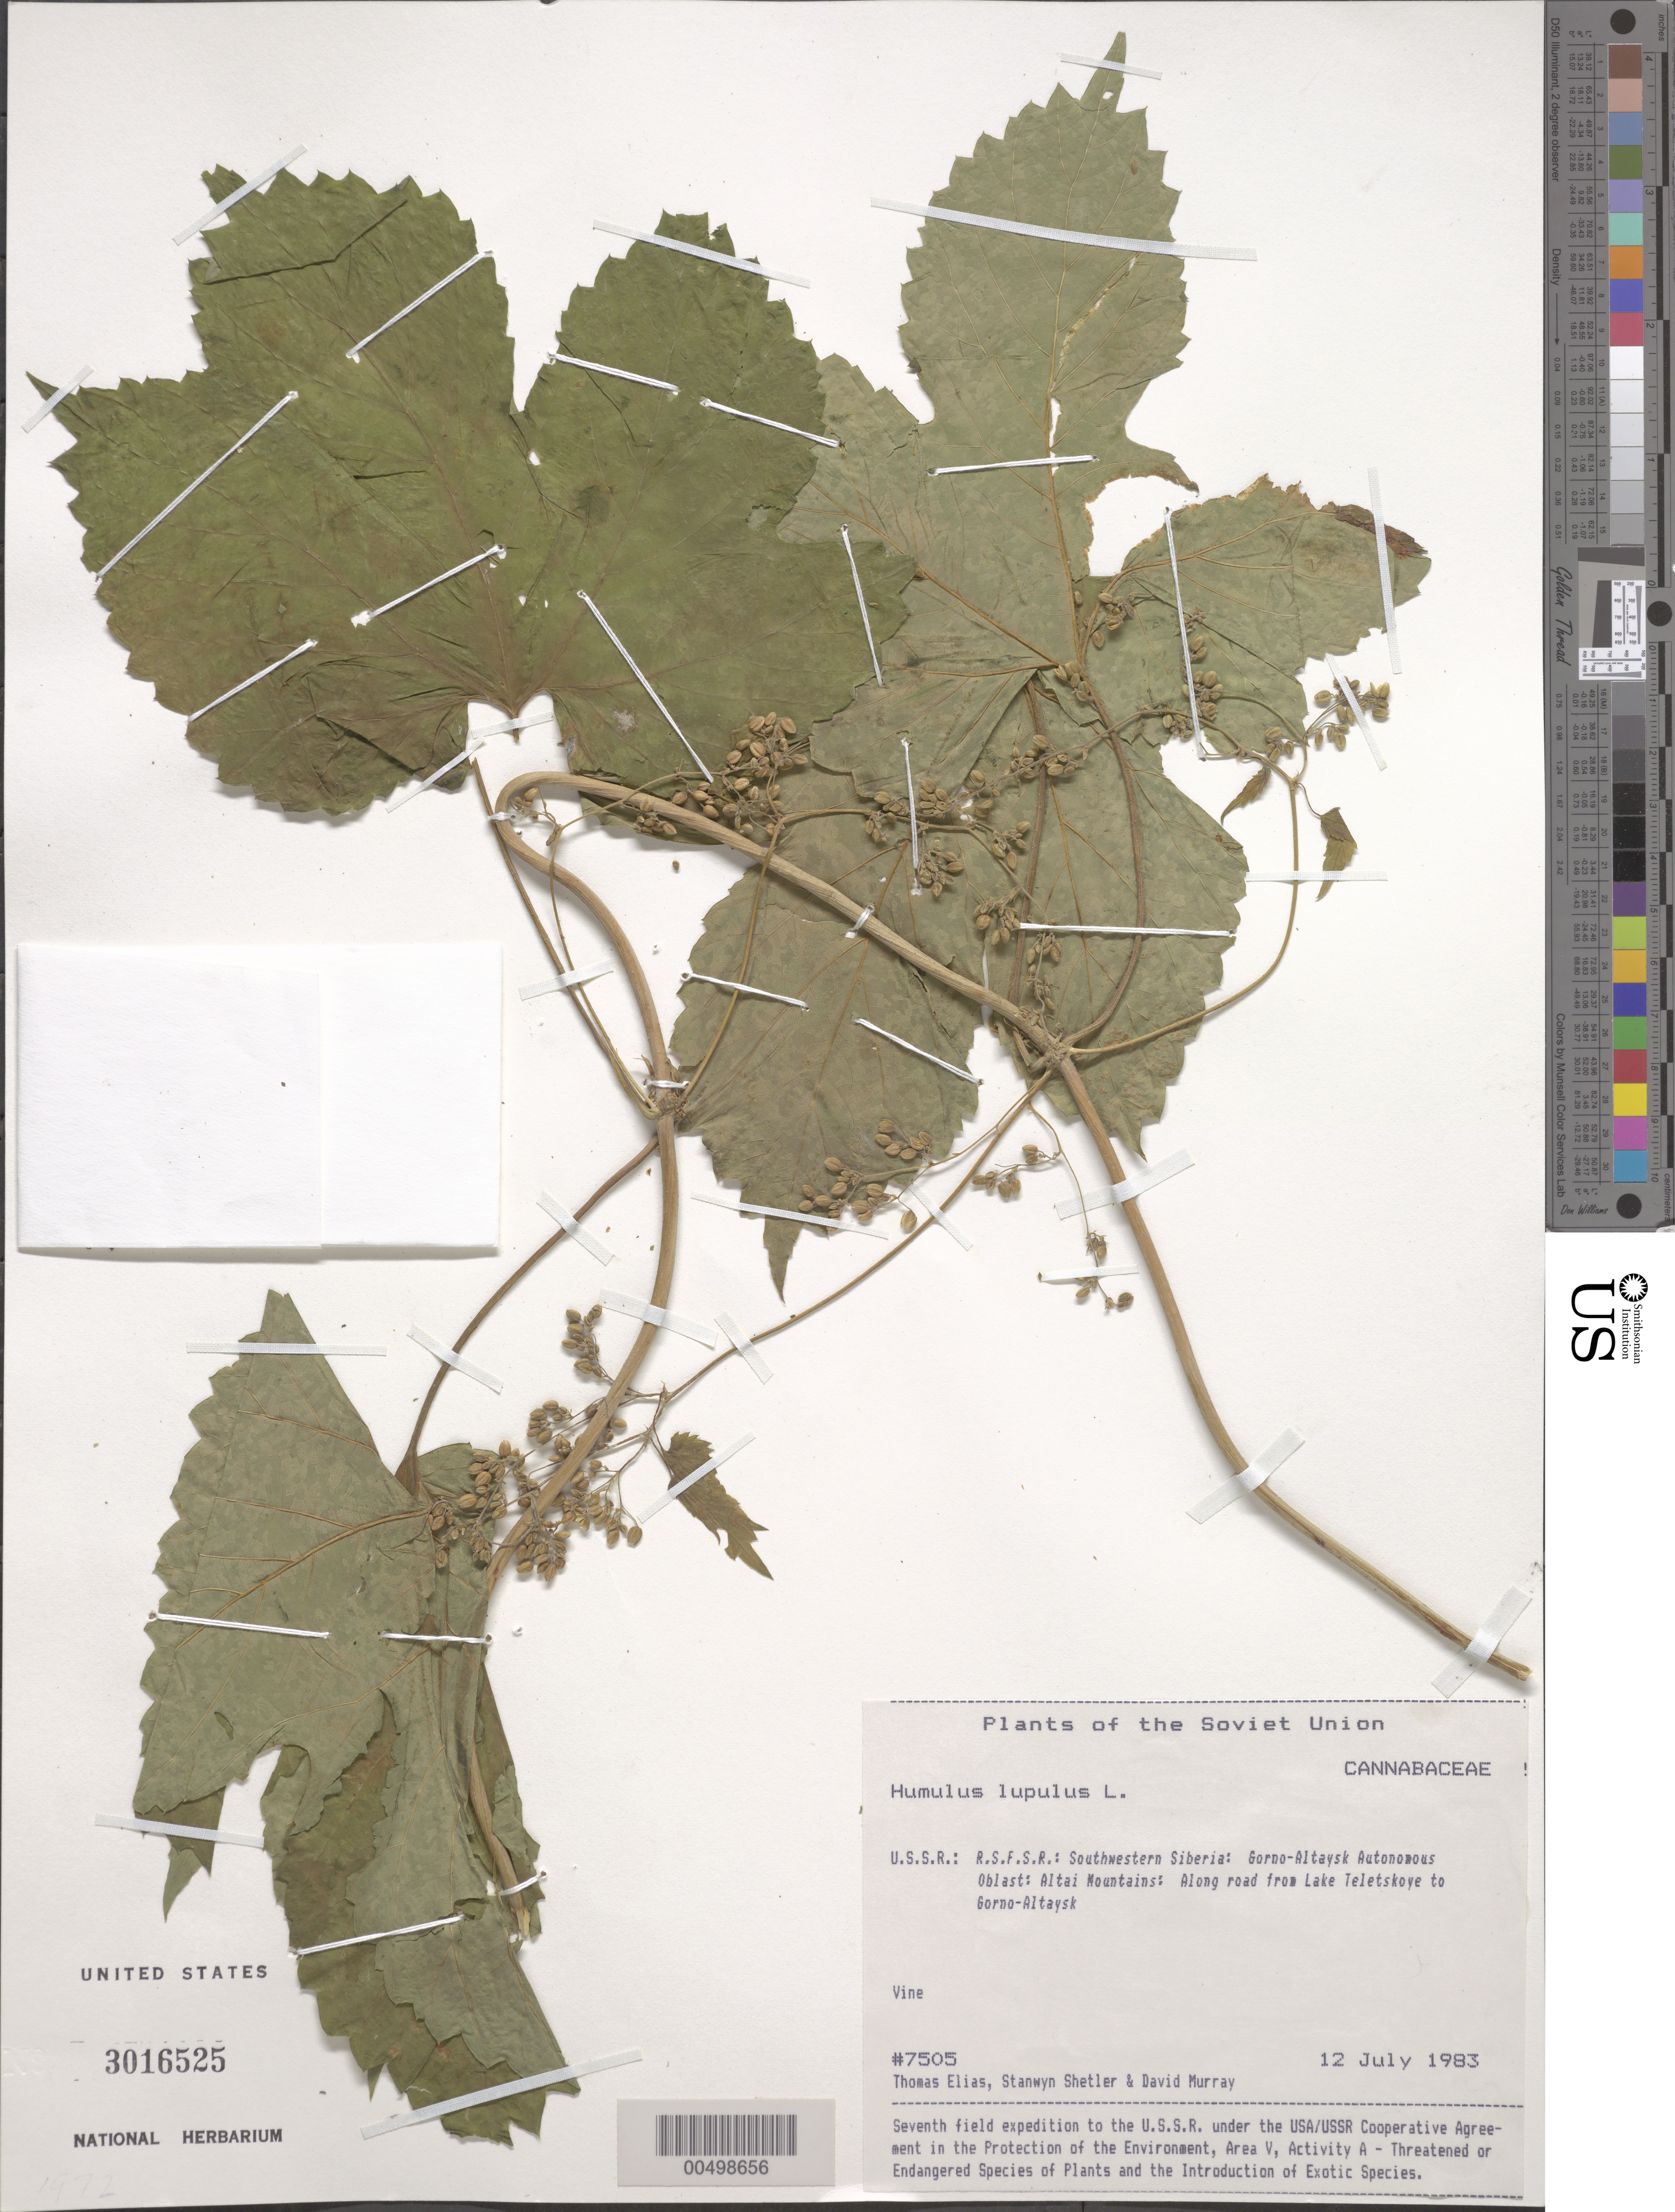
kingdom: Plantae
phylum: Tracheophyta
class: Magnoliopsida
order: Rosales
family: Cannabaceae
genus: Humulus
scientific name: Humulus lupulus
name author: L.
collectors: T. Elias, S. Shetler & D. F. Murray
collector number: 7505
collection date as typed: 12 Jul 1983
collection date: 1983-07-12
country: Russian Federation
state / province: Altai Republic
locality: Altai Mountains, along road from Lake Teletskoye to Gorno-Altaysk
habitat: along road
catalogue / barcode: US 3016525